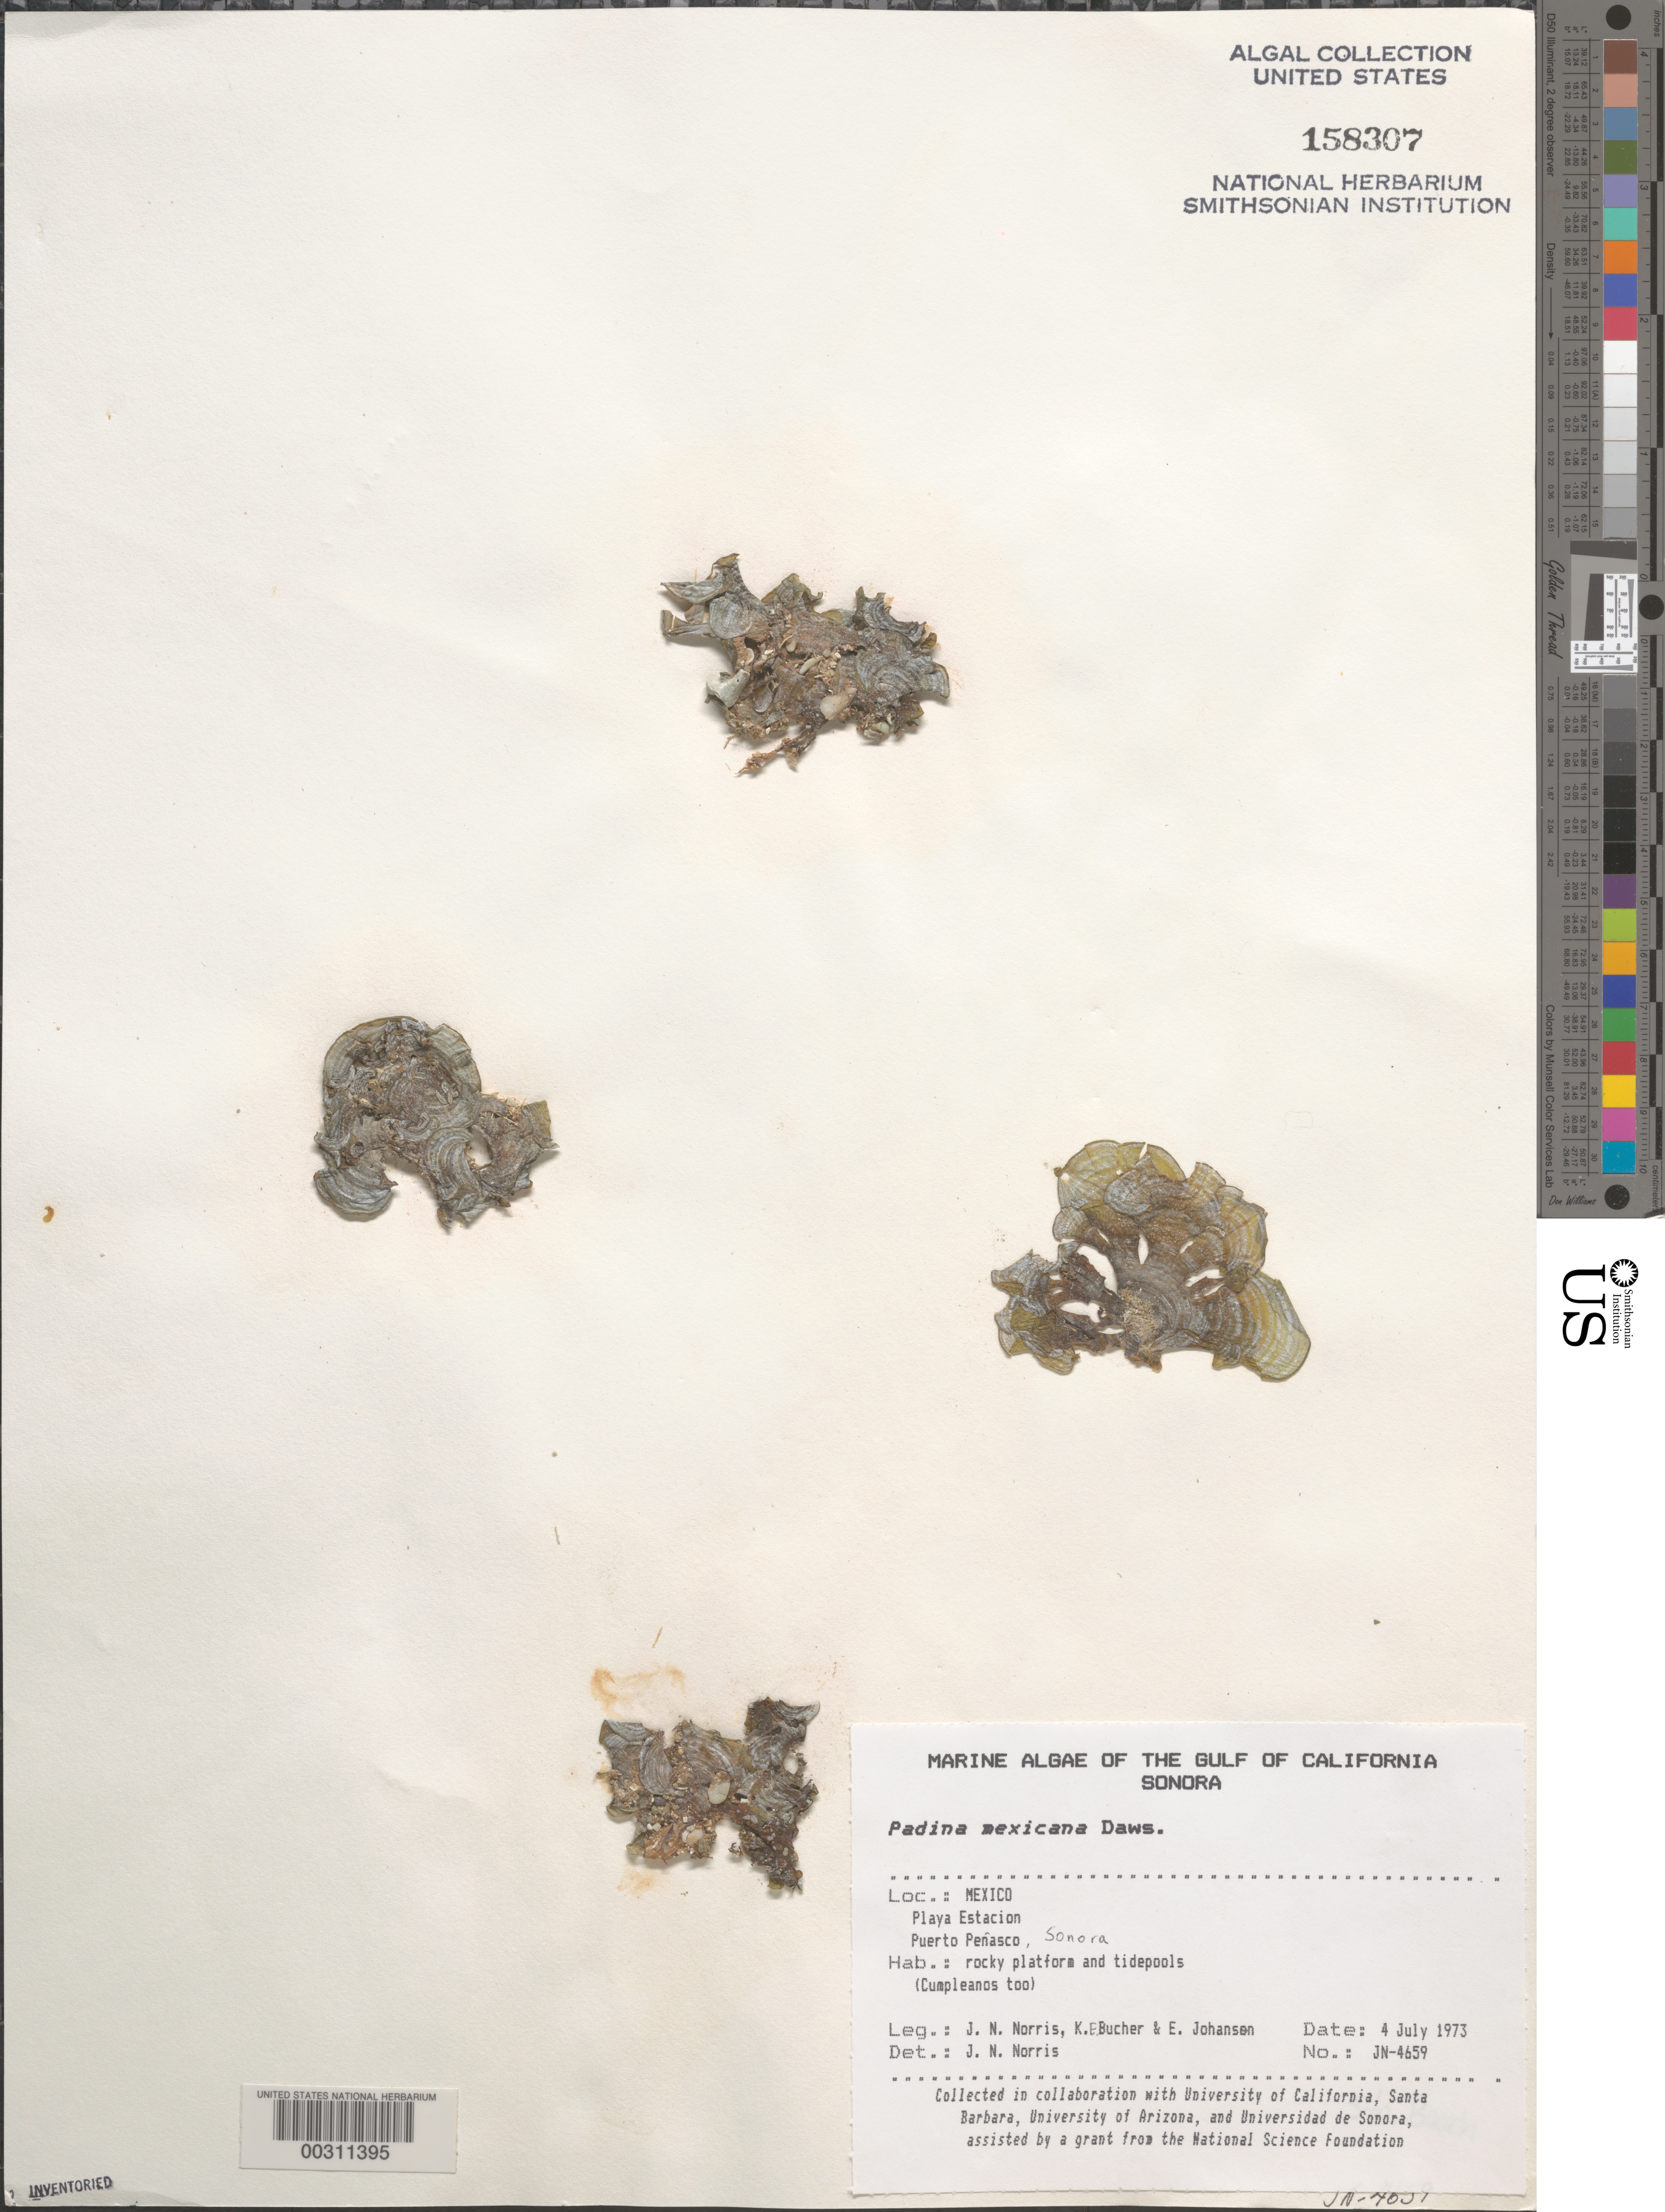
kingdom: Chromista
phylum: Ochrophyta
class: Phaeophyceae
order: Dictyotales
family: Dictyotaceae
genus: Padina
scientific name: Padina mexicana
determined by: Norris, James N.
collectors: J. N. Norris, K. E. Bucher & E. Johansen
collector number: JN-4659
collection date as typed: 04 Jul 1973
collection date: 1973-07-04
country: Mexico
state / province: Sonora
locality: Playa Estacion, Puerto Penasco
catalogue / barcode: US 158307